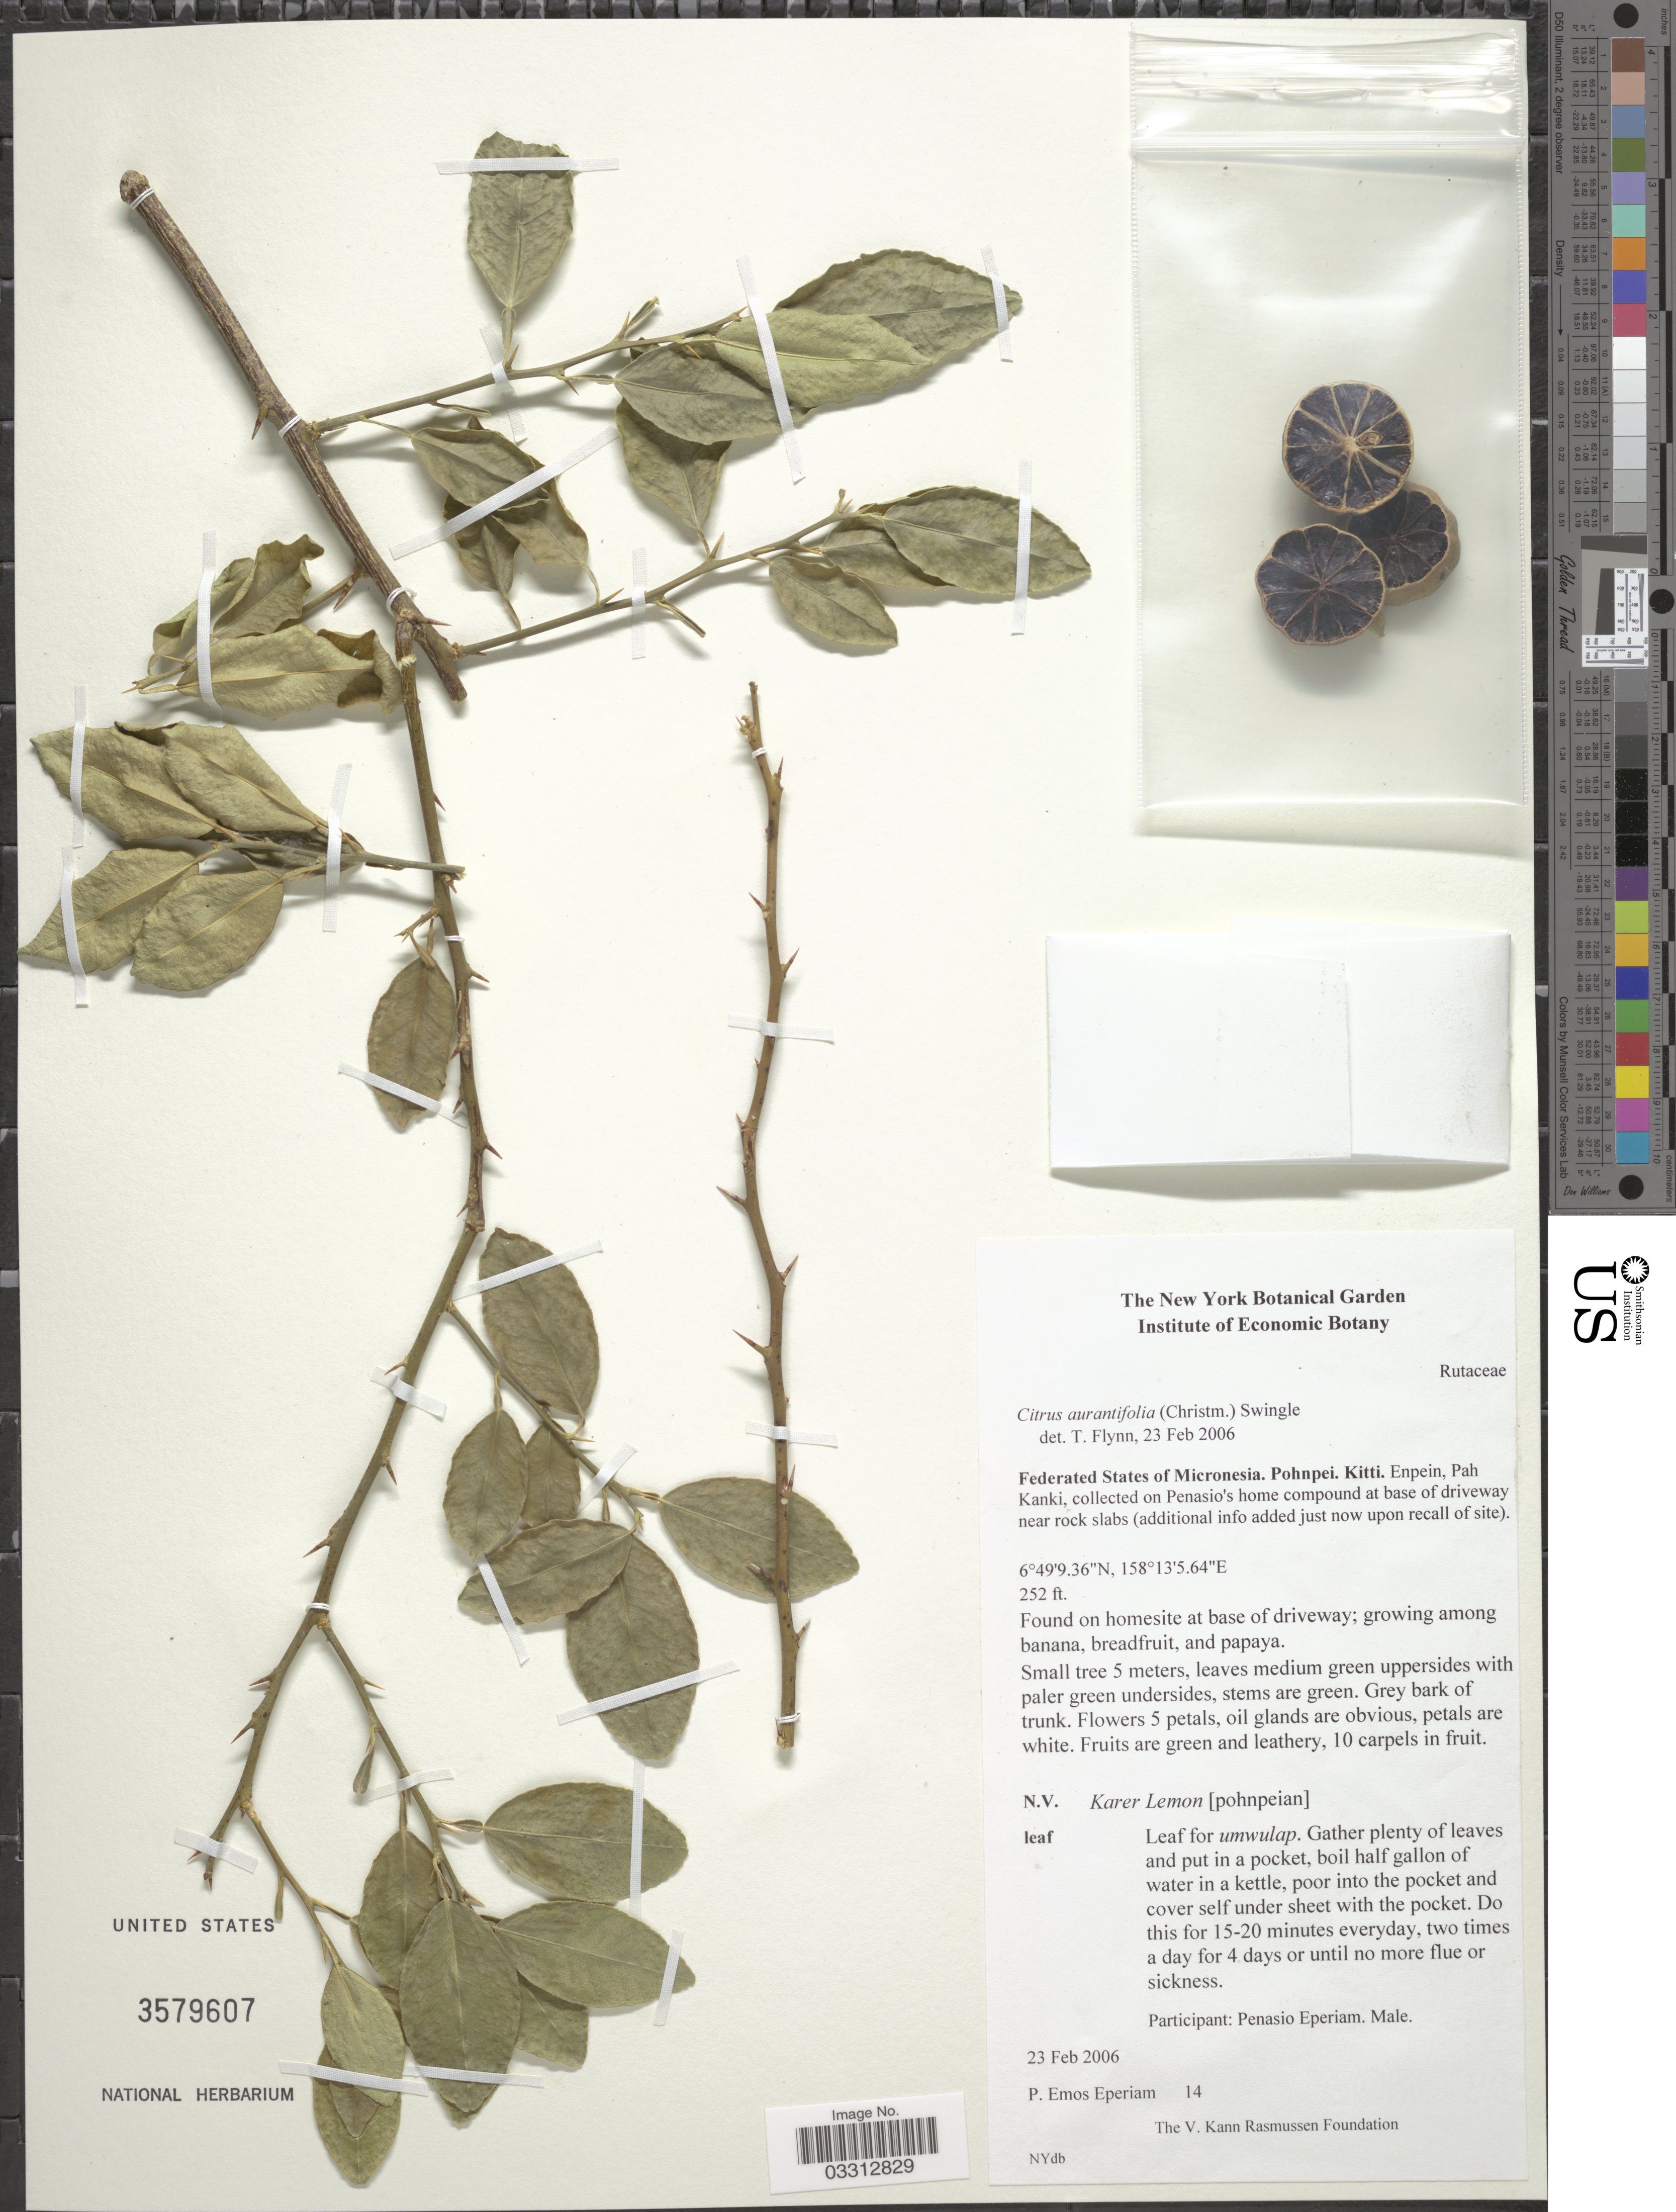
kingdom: Plantae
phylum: Tracheophyta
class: Magnoliopsida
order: Sapindales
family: Rutaceae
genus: Citrus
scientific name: Citrus x aurantifolia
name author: (Christm.) Swingle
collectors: P. Eperiam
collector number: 14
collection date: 2006-02-23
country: Micronesia, Federated States of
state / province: Pohnpei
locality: Kitti. Enpein, Pah Kanki, collected on Penasio's home compound at base of driveway near rock slabs.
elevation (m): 77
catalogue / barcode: US 3579607